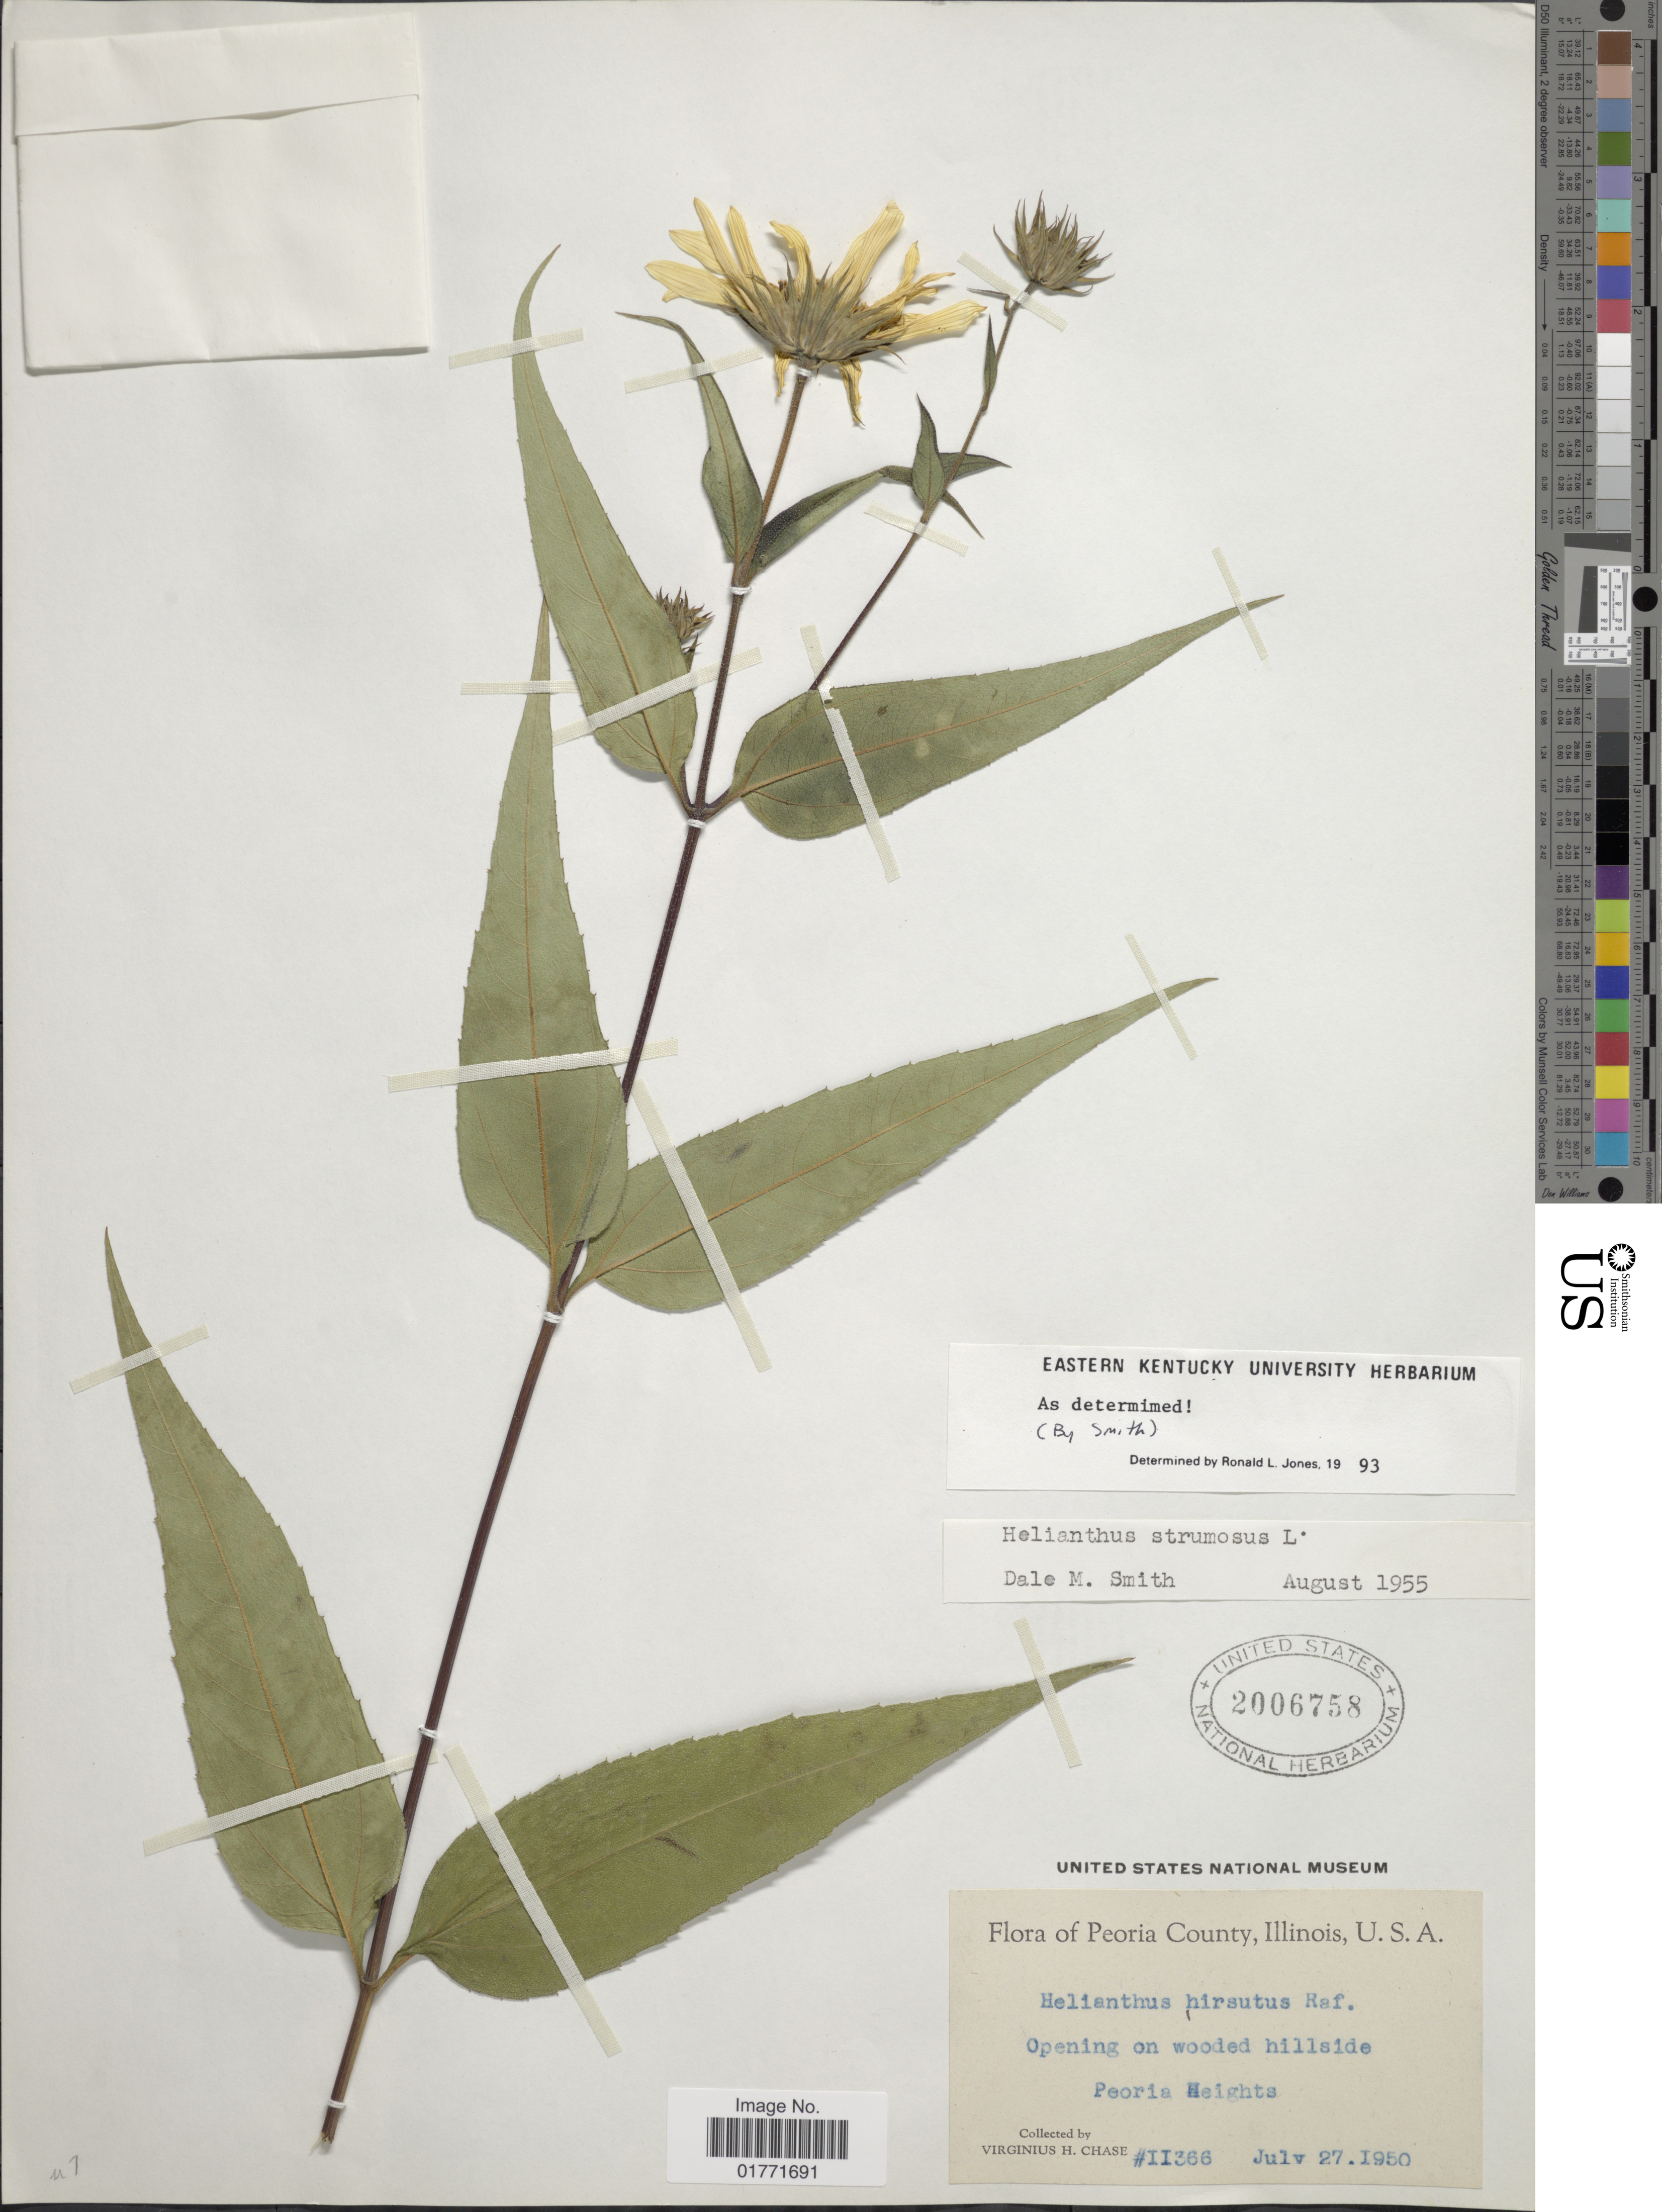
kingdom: Plantae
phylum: Tracheophyta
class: Magnoliopsida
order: Asterales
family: Asteraceae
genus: Helianthus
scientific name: Helianthus strumosus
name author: L.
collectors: V. H. Chase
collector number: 11366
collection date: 1950-07-27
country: United States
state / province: Illinois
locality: Peorie County. Peoria heighs.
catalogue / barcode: US 2006758